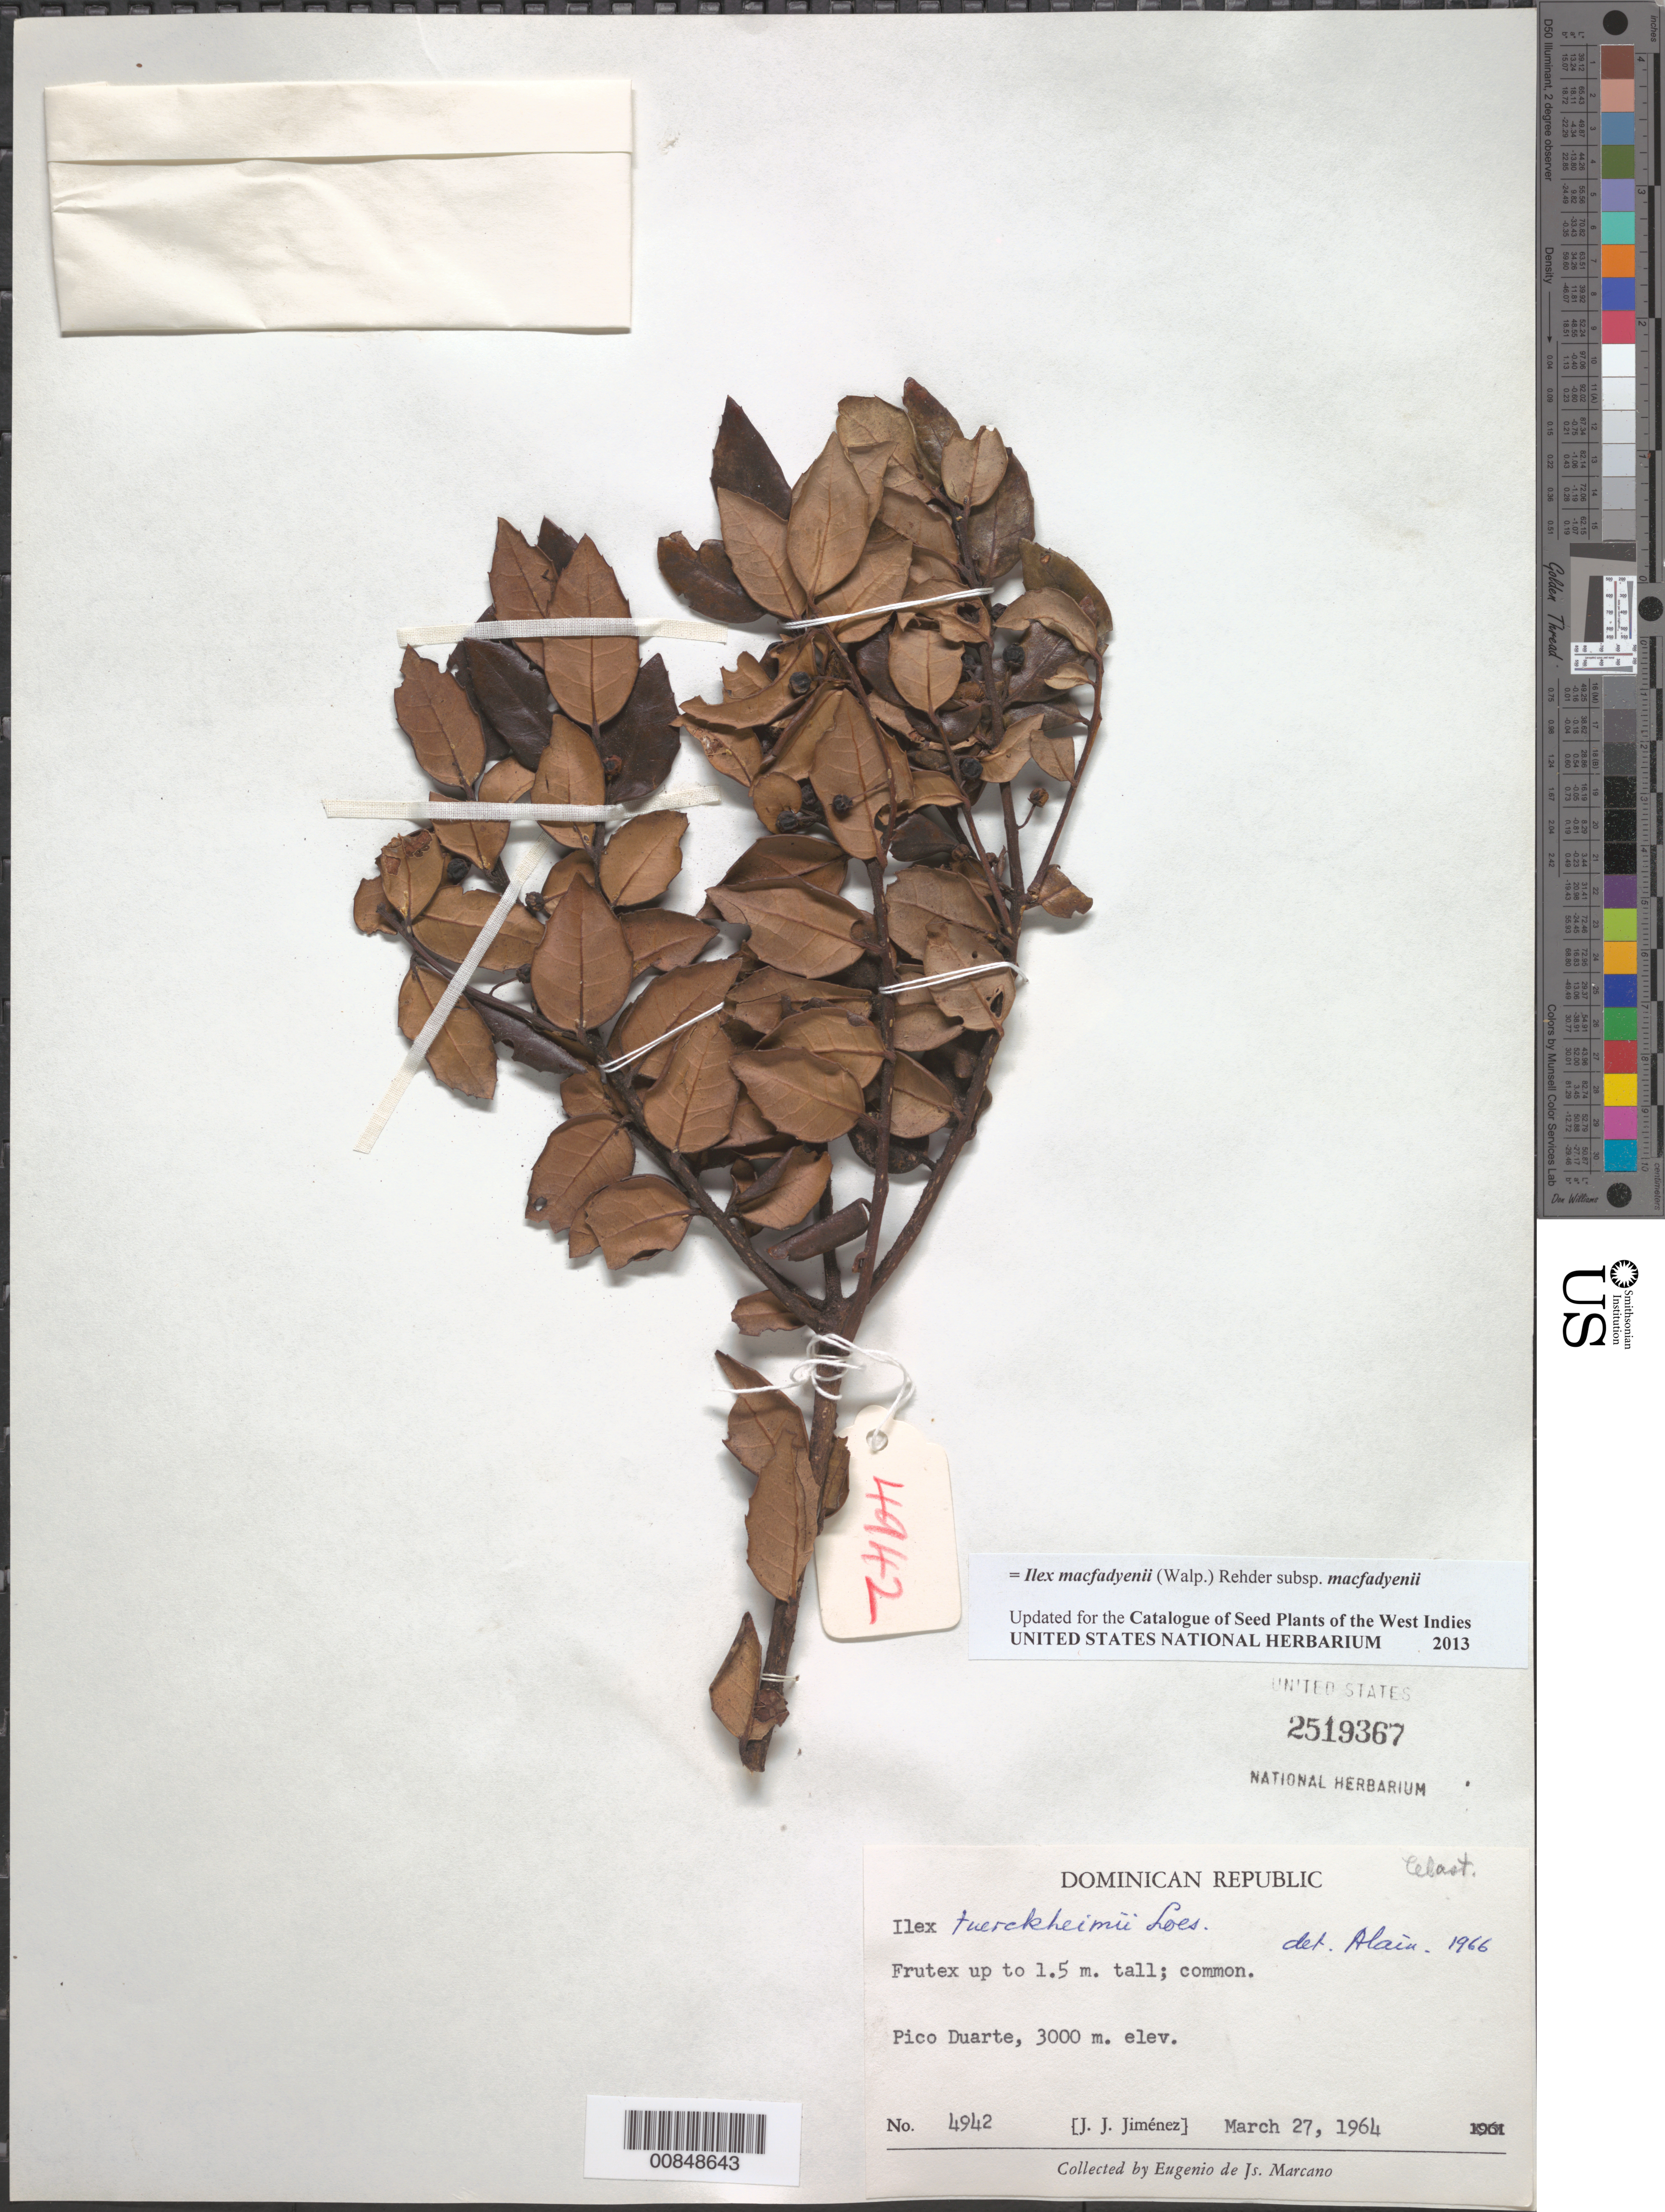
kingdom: Plantae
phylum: Tracheophyta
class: Magnoliopsida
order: Aquifoliales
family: Aquifoliaceae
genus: Ilex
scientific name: Ilex macfadyenii subsp. macfadyenii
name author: (Walp.) Rehder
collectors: E. J. Marcano F. & J. J. Jiménez Almonte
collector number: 4942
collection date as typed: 27 Mar 1964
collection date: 1964-03-27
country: Dominican Republic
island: Hispaniola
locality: Pico Duarte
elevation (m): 3000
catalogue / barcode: US 2519367